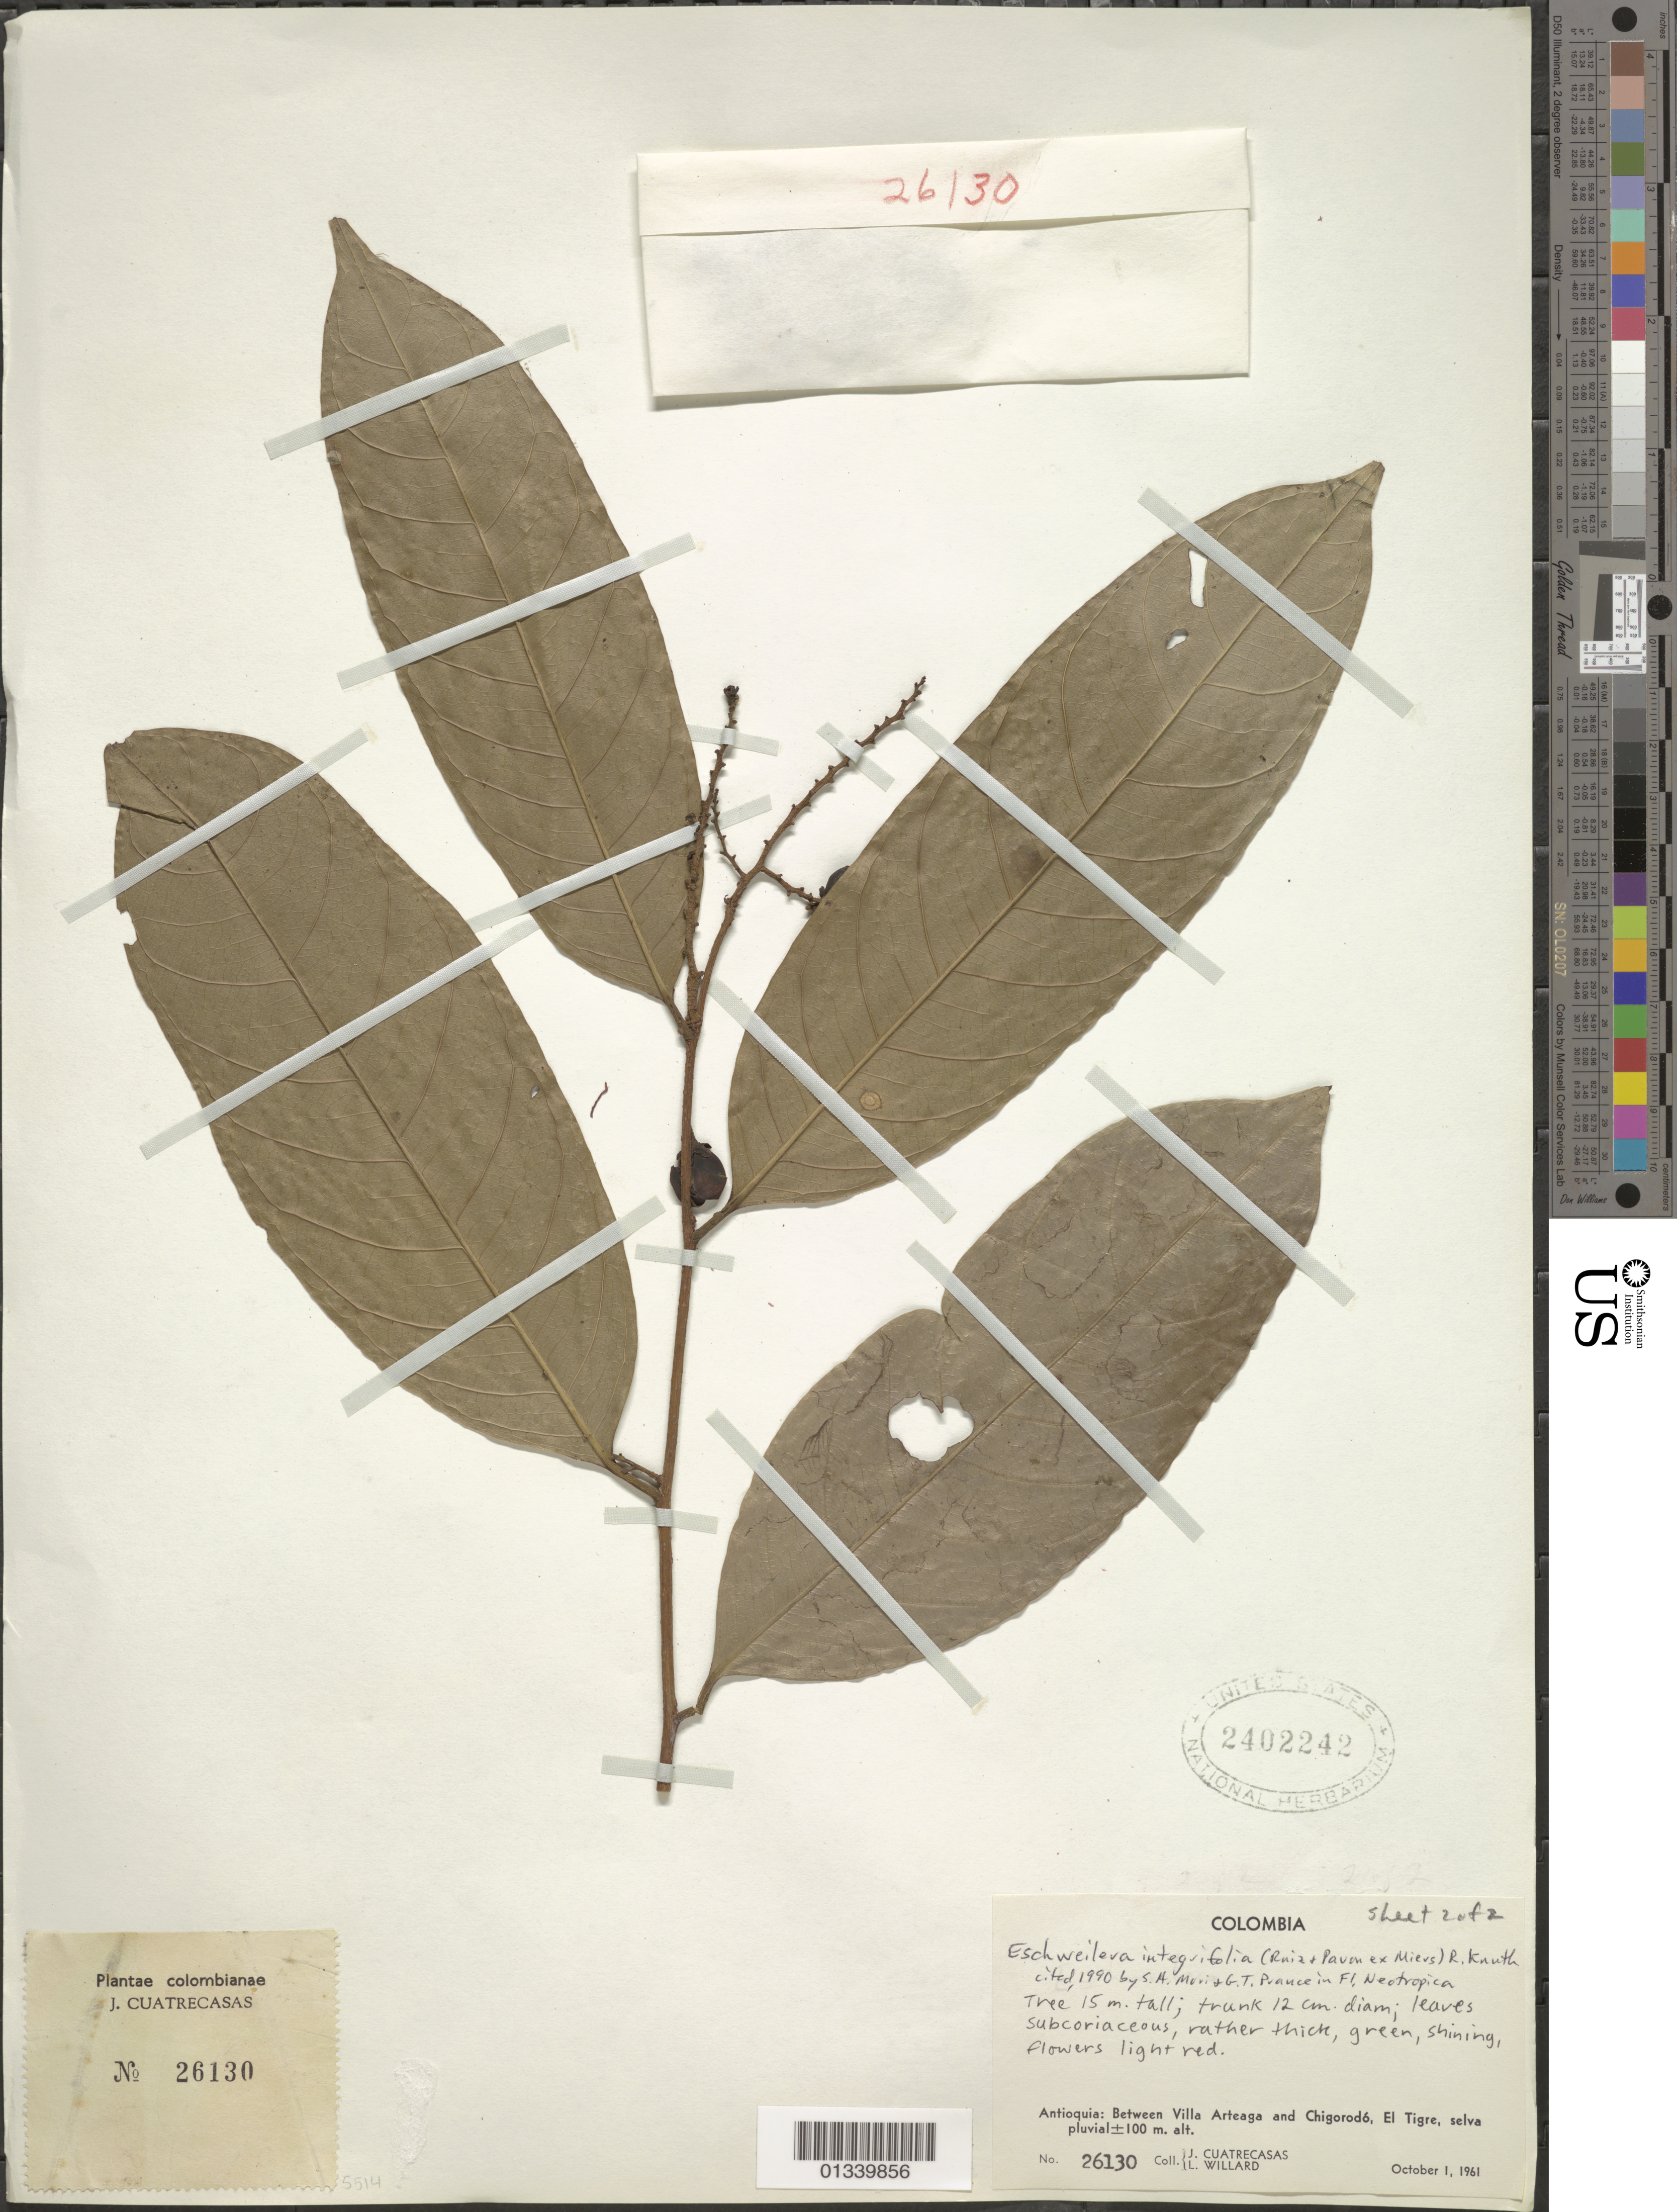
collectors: J. Cuatrecasas & L. Willard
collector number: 26130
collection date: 1961-10-01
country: Colombia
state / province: Antioquia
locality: Between Villa Arteaga and Chigorodo, El Tigre, selva pluvial.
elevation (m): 100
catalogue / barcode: US 2402242